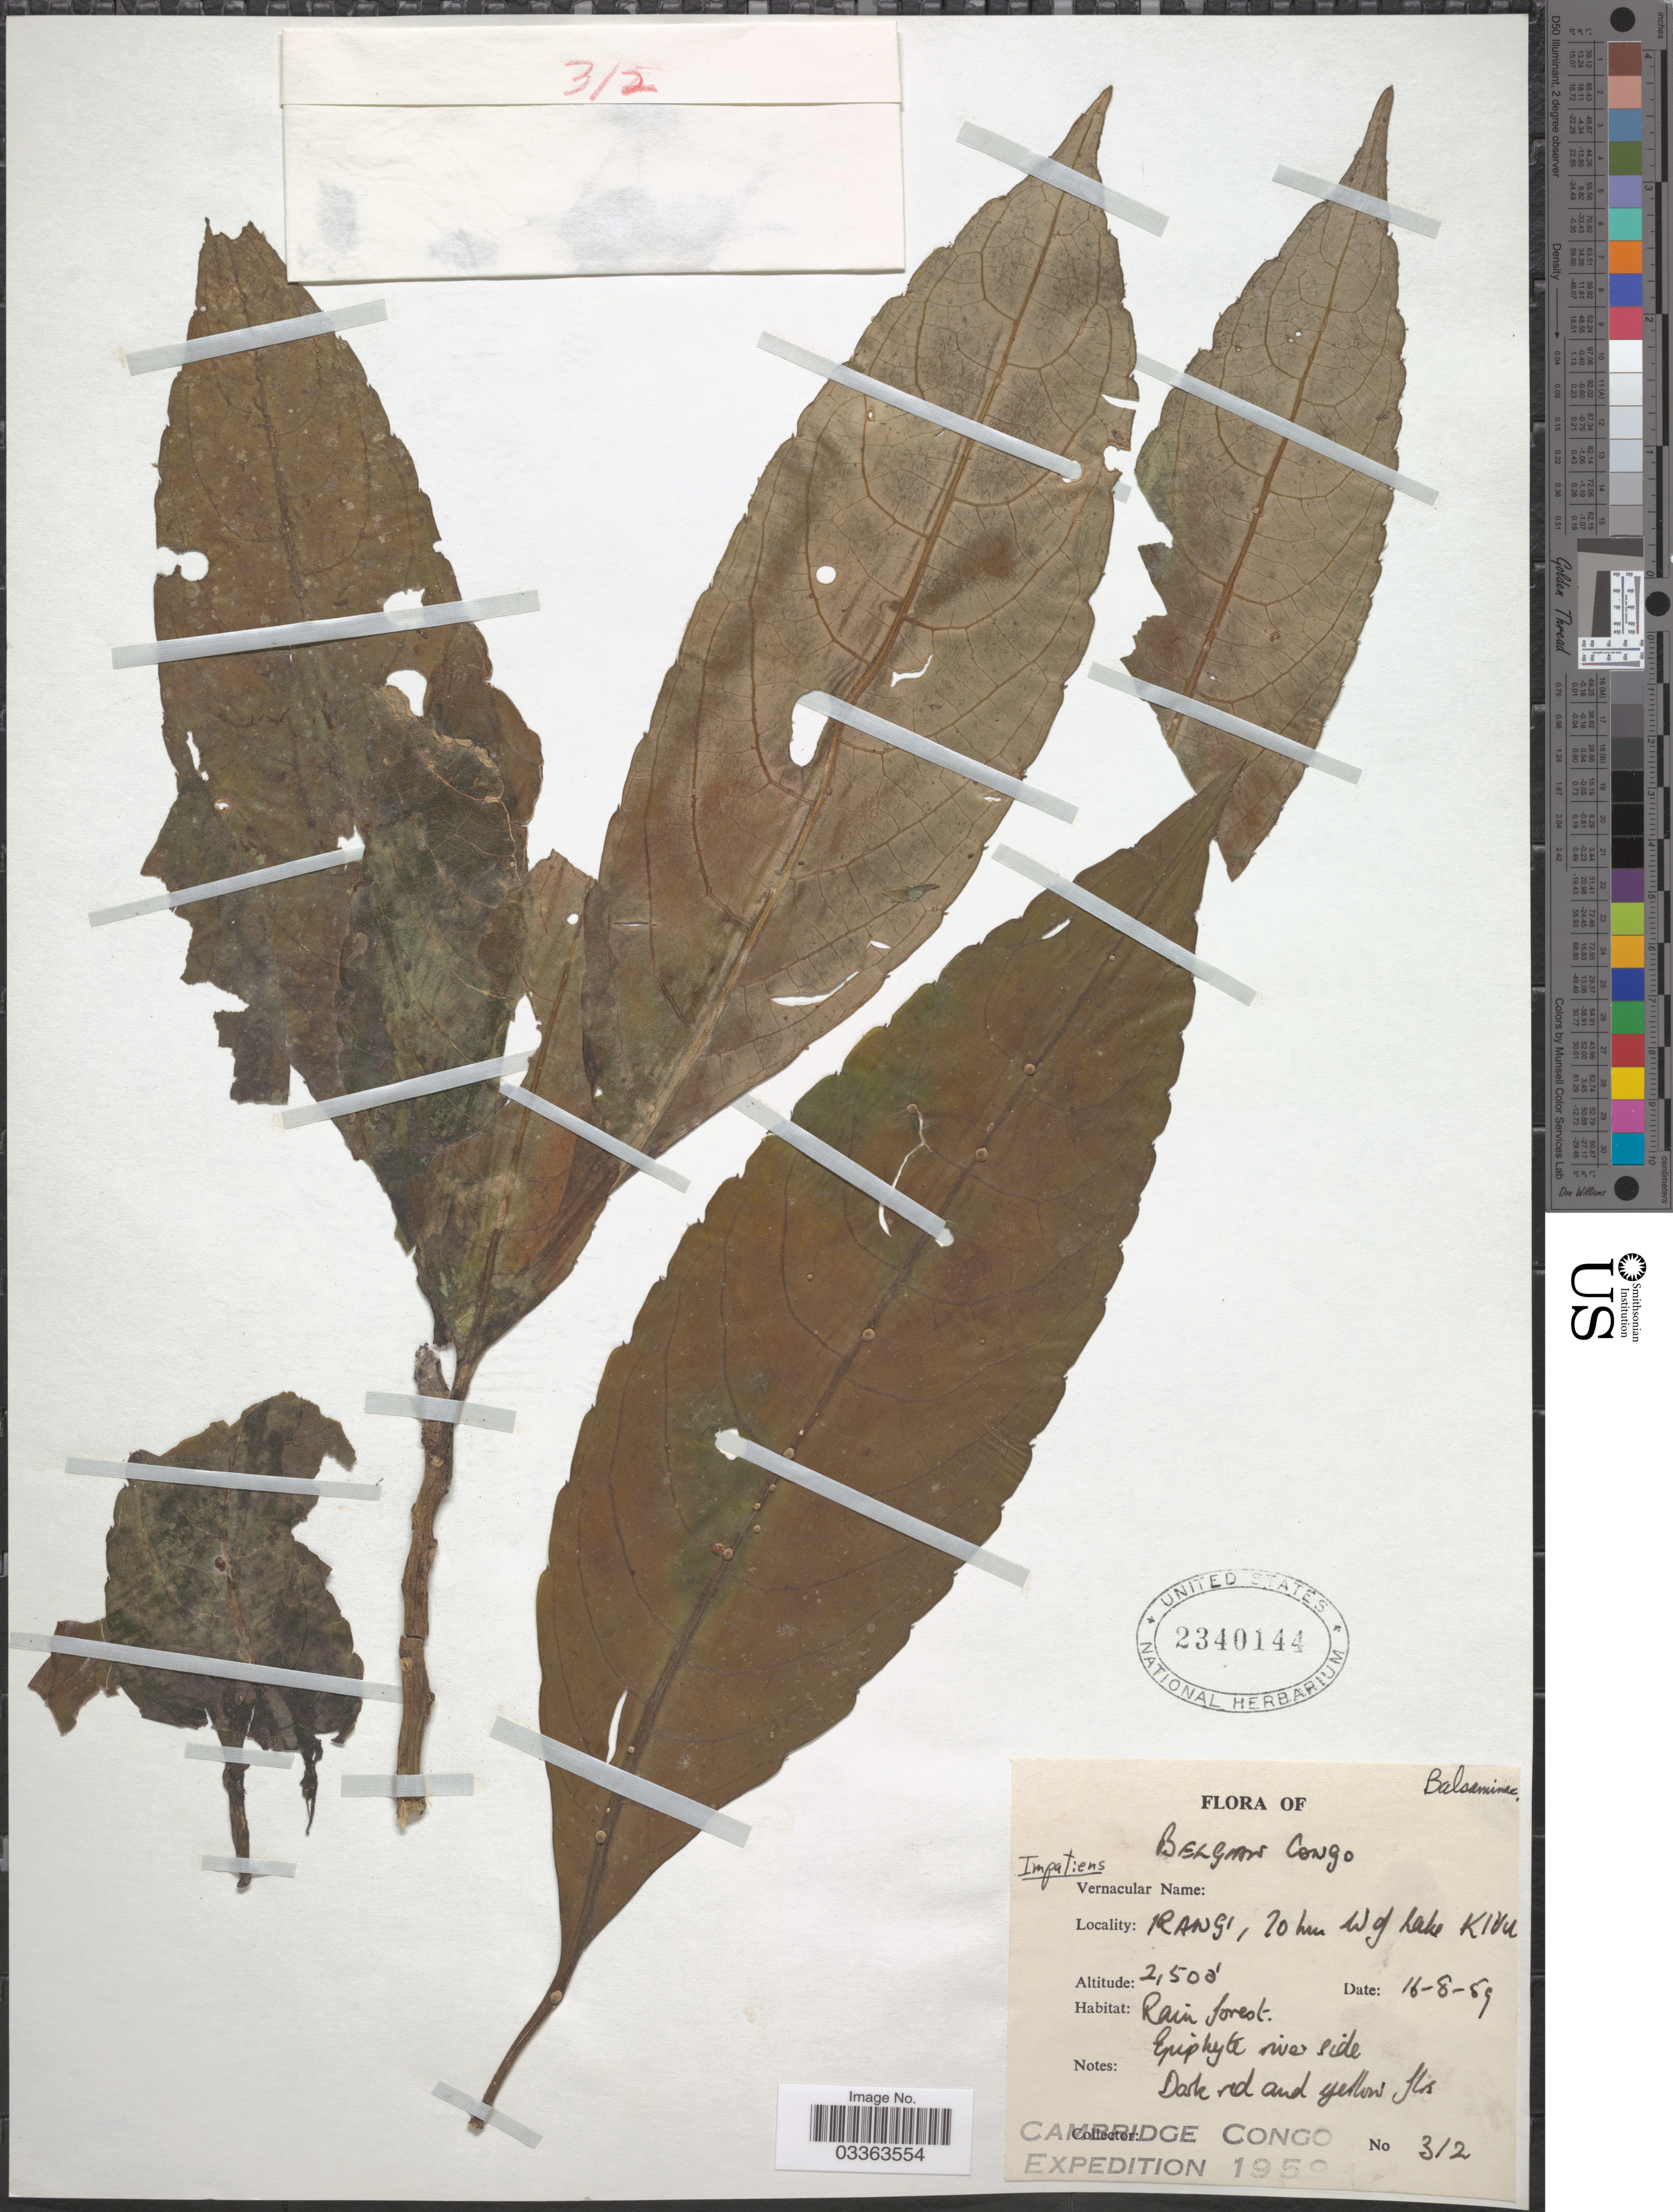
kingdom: Plantae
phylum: Tracheophyta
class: Magnoliopsida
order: Ericales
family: Balsaminaceae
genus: Impatiens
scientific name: Impatiens sp.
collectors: Cambridge Congo Expedition 1959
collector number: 312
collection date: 1959-08-16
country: Congo, Democratic Republic of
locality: Belgian Congo, Irangi, 70 km W of Lake Kivu.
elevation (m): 762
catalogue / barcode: US 2340144